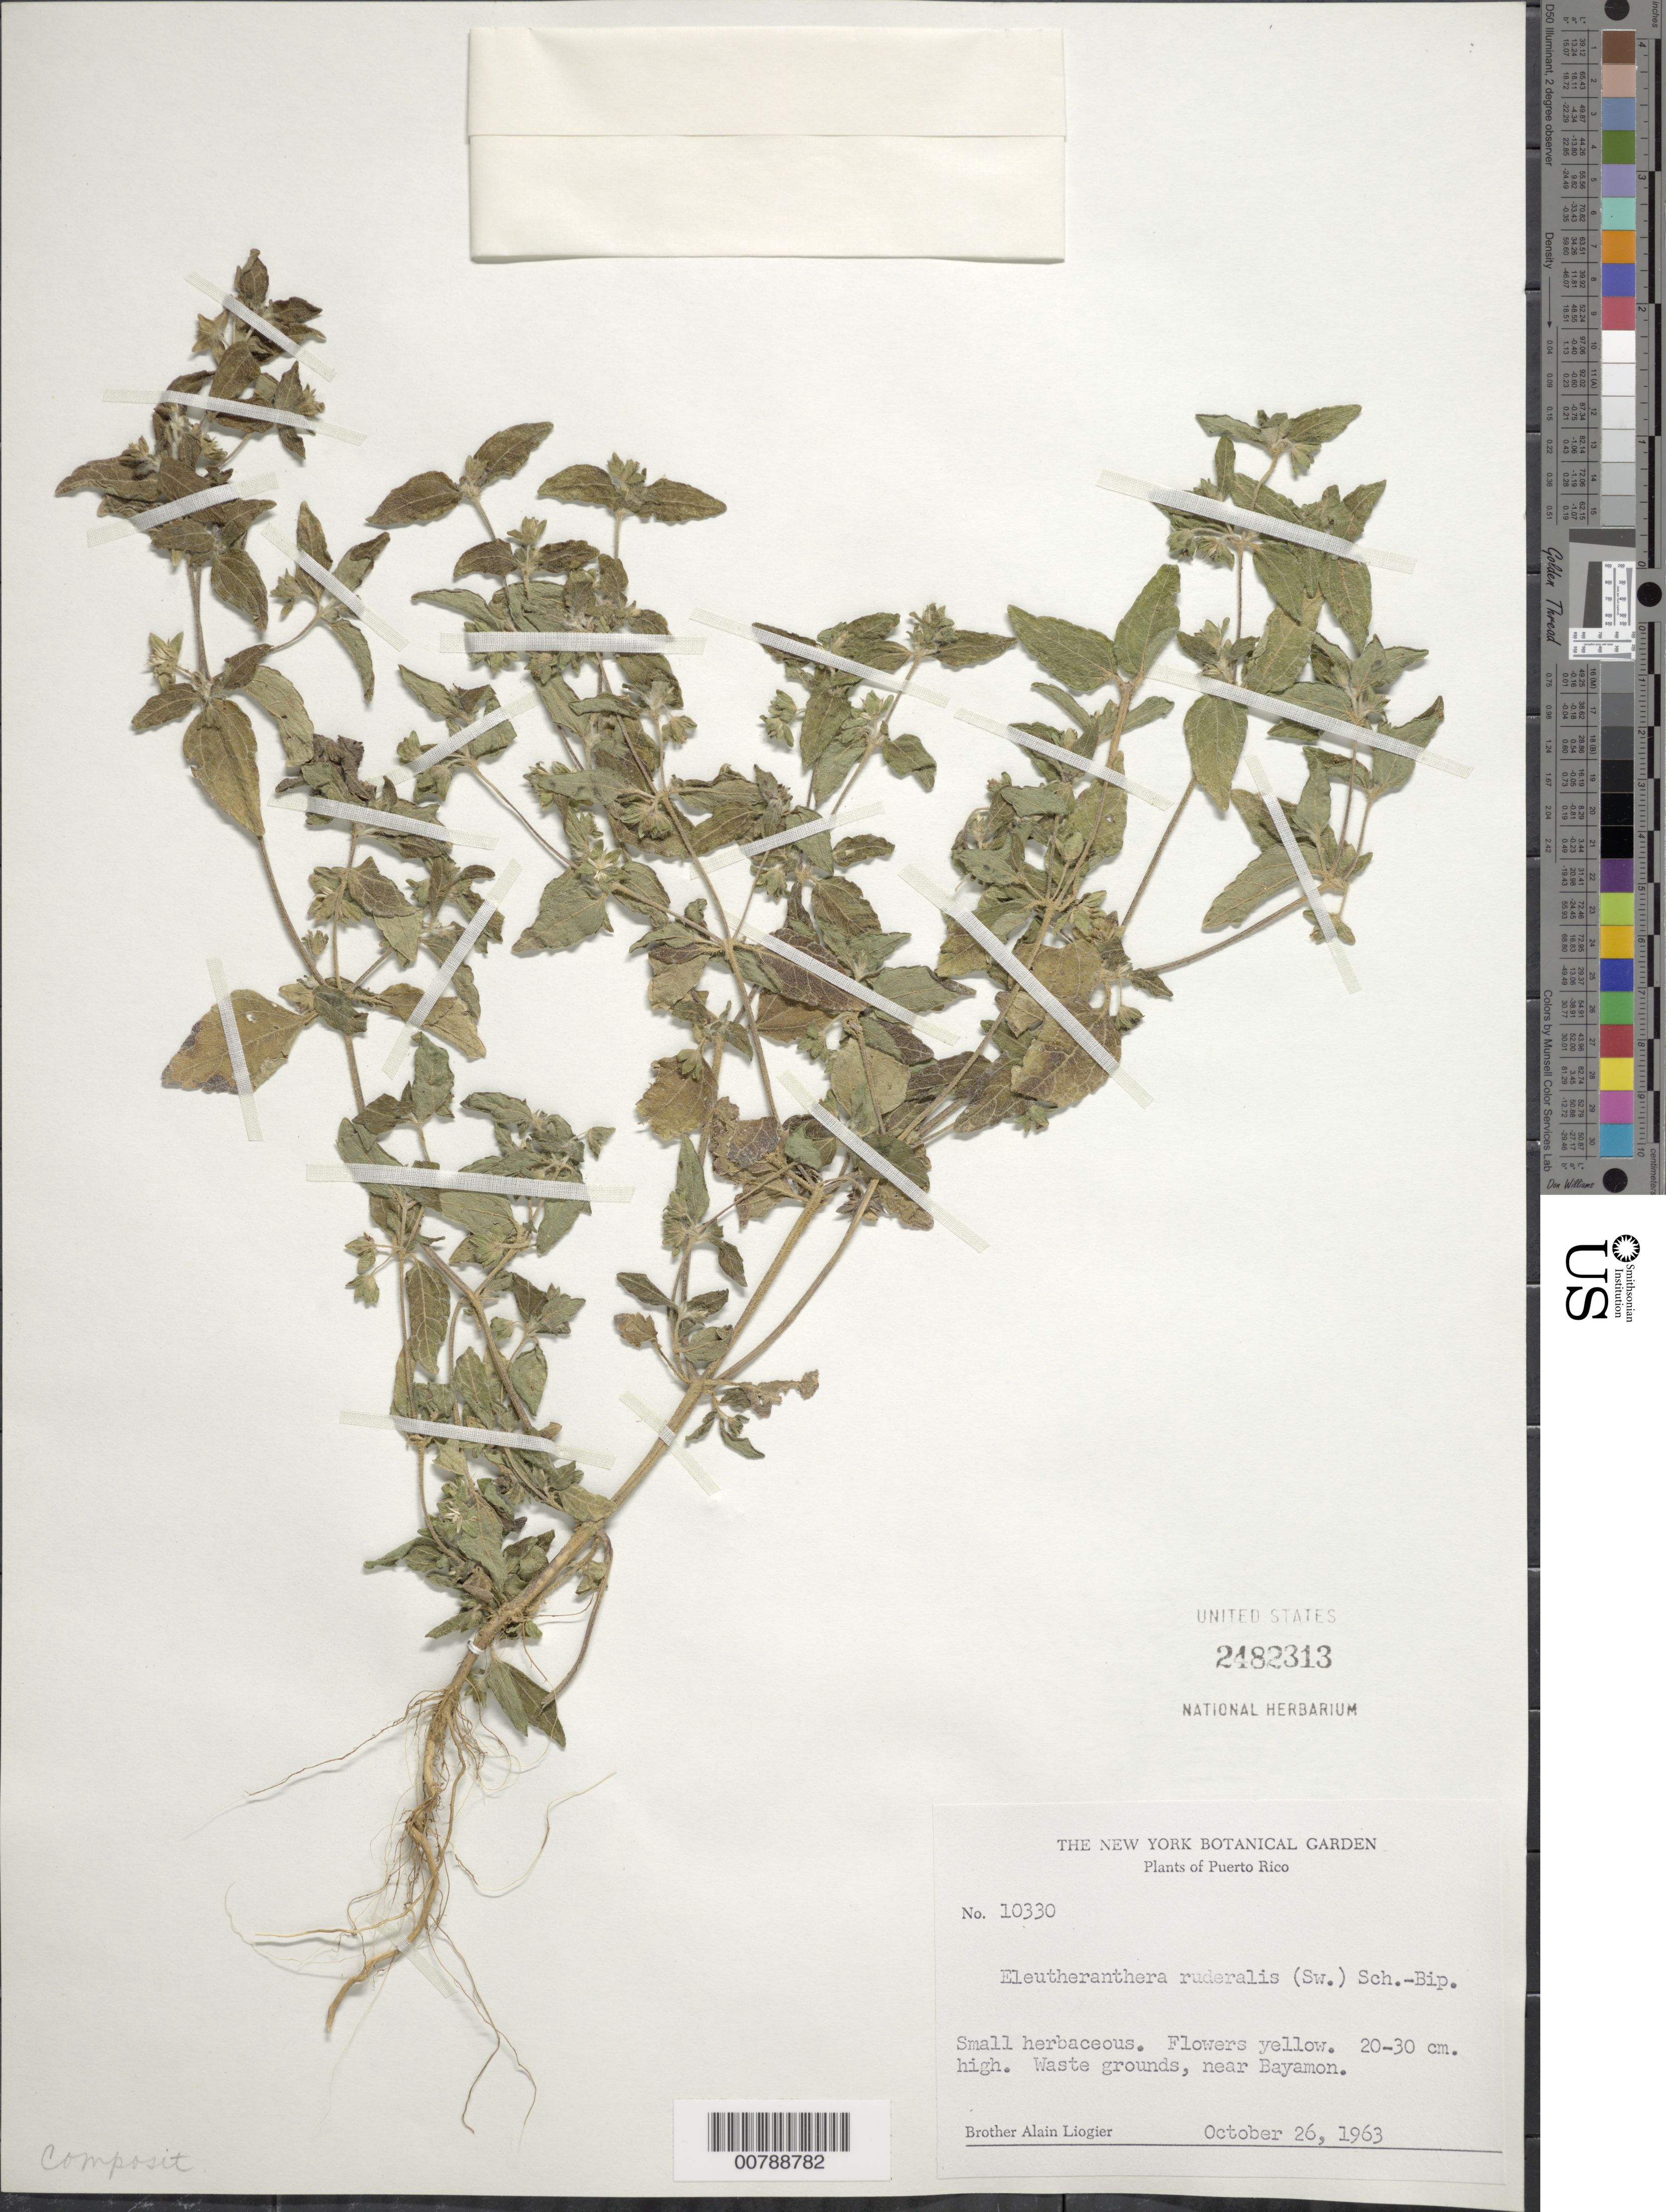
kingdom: Plantae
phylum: Tracheophyta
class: Magnoliopsida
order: Asterales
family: Asteraceae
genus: Eleutheranthera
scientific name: Eleutheranthera ruderalis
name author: (Sw.) Sch. Bip.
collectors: A. H. Liogier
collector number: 10330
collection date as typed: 26 Oct 1963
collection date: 1963-10-26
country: Puerto Rico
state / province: Bayamón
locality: Waste grounds, near Bayamon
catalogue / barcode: US 2482313